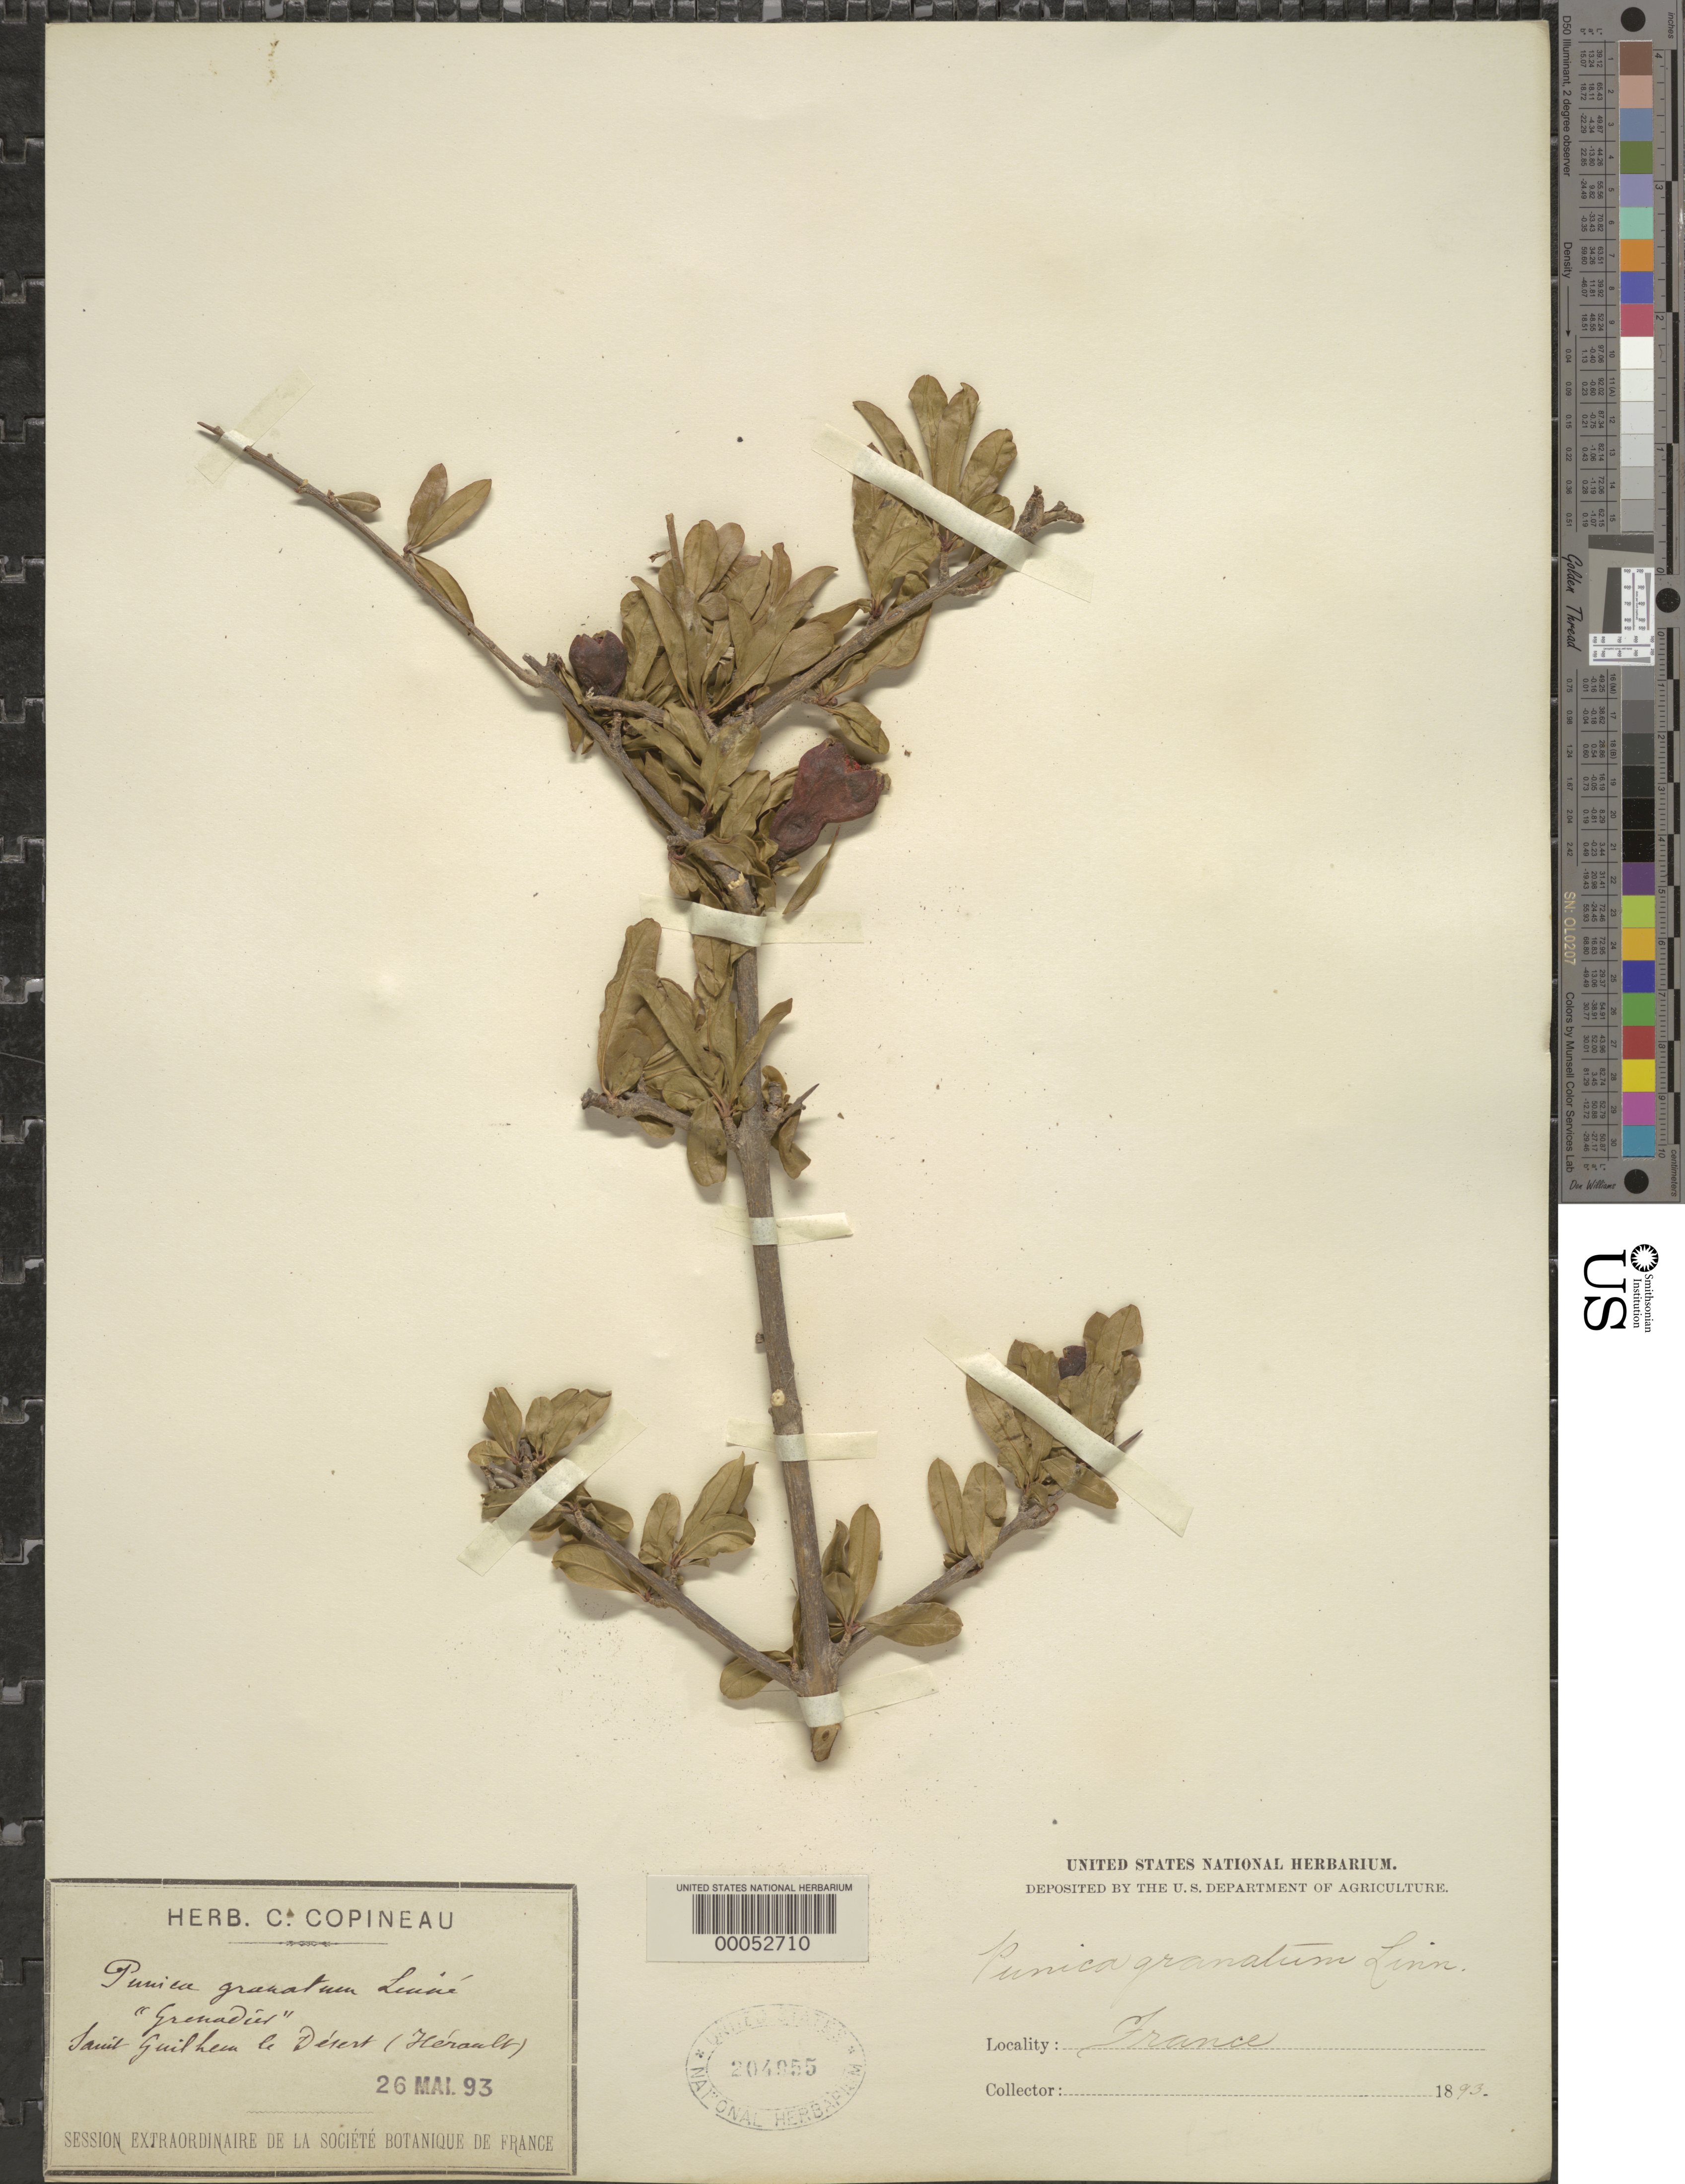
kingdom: Plantae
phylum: Tracheophyta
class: Magnoliopsida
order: Myrtales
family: Lythraceae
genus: Punica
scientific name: Punica granatum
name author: L.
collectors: C. Copineau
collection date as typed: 26 May 1893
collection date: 1893-05-26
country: France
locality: Herault dept, Saint-Guilhem-le-Desert (commune)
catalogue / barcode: US 204955-2